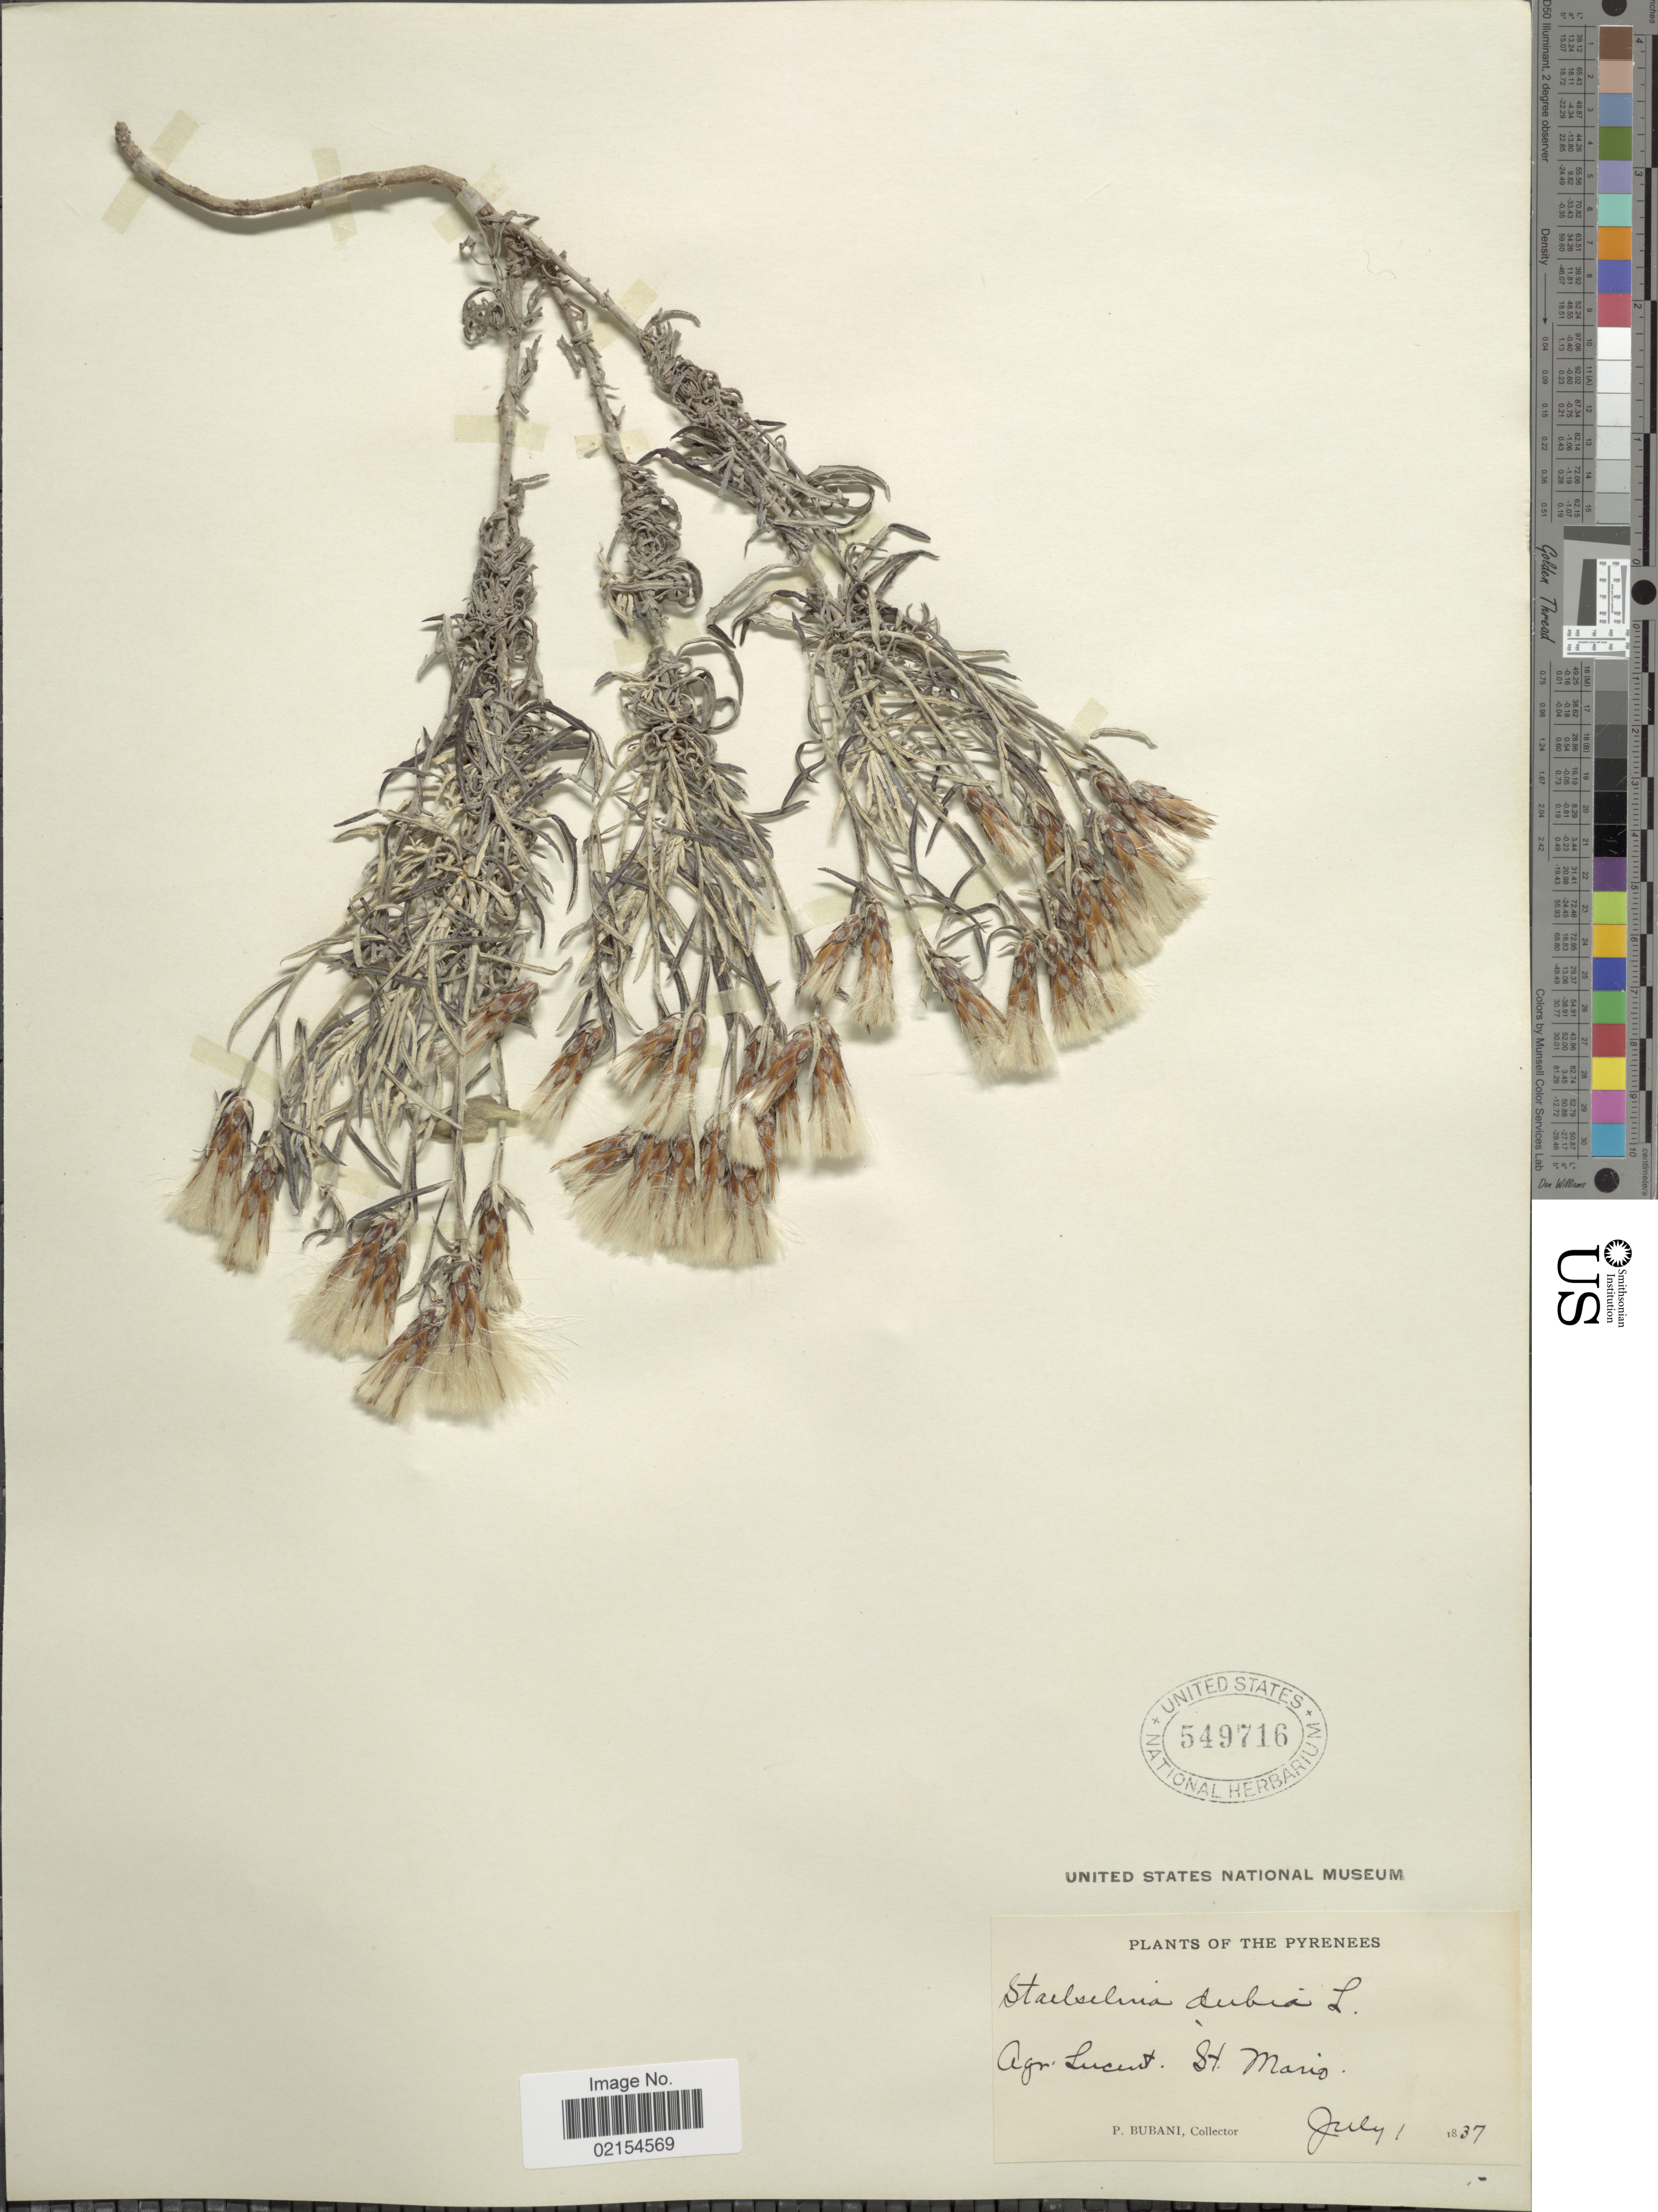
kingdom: Plantae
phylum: Tracheophyta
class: Magnoliopsida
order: Asterales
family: Asteraceae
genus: Staehelina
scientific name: Staehelina dubia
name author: L.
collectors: P. Bubani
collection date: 1837-07-01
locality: The Pyrenees, Agr. Lucent, St. Mario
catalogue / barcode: US 549716